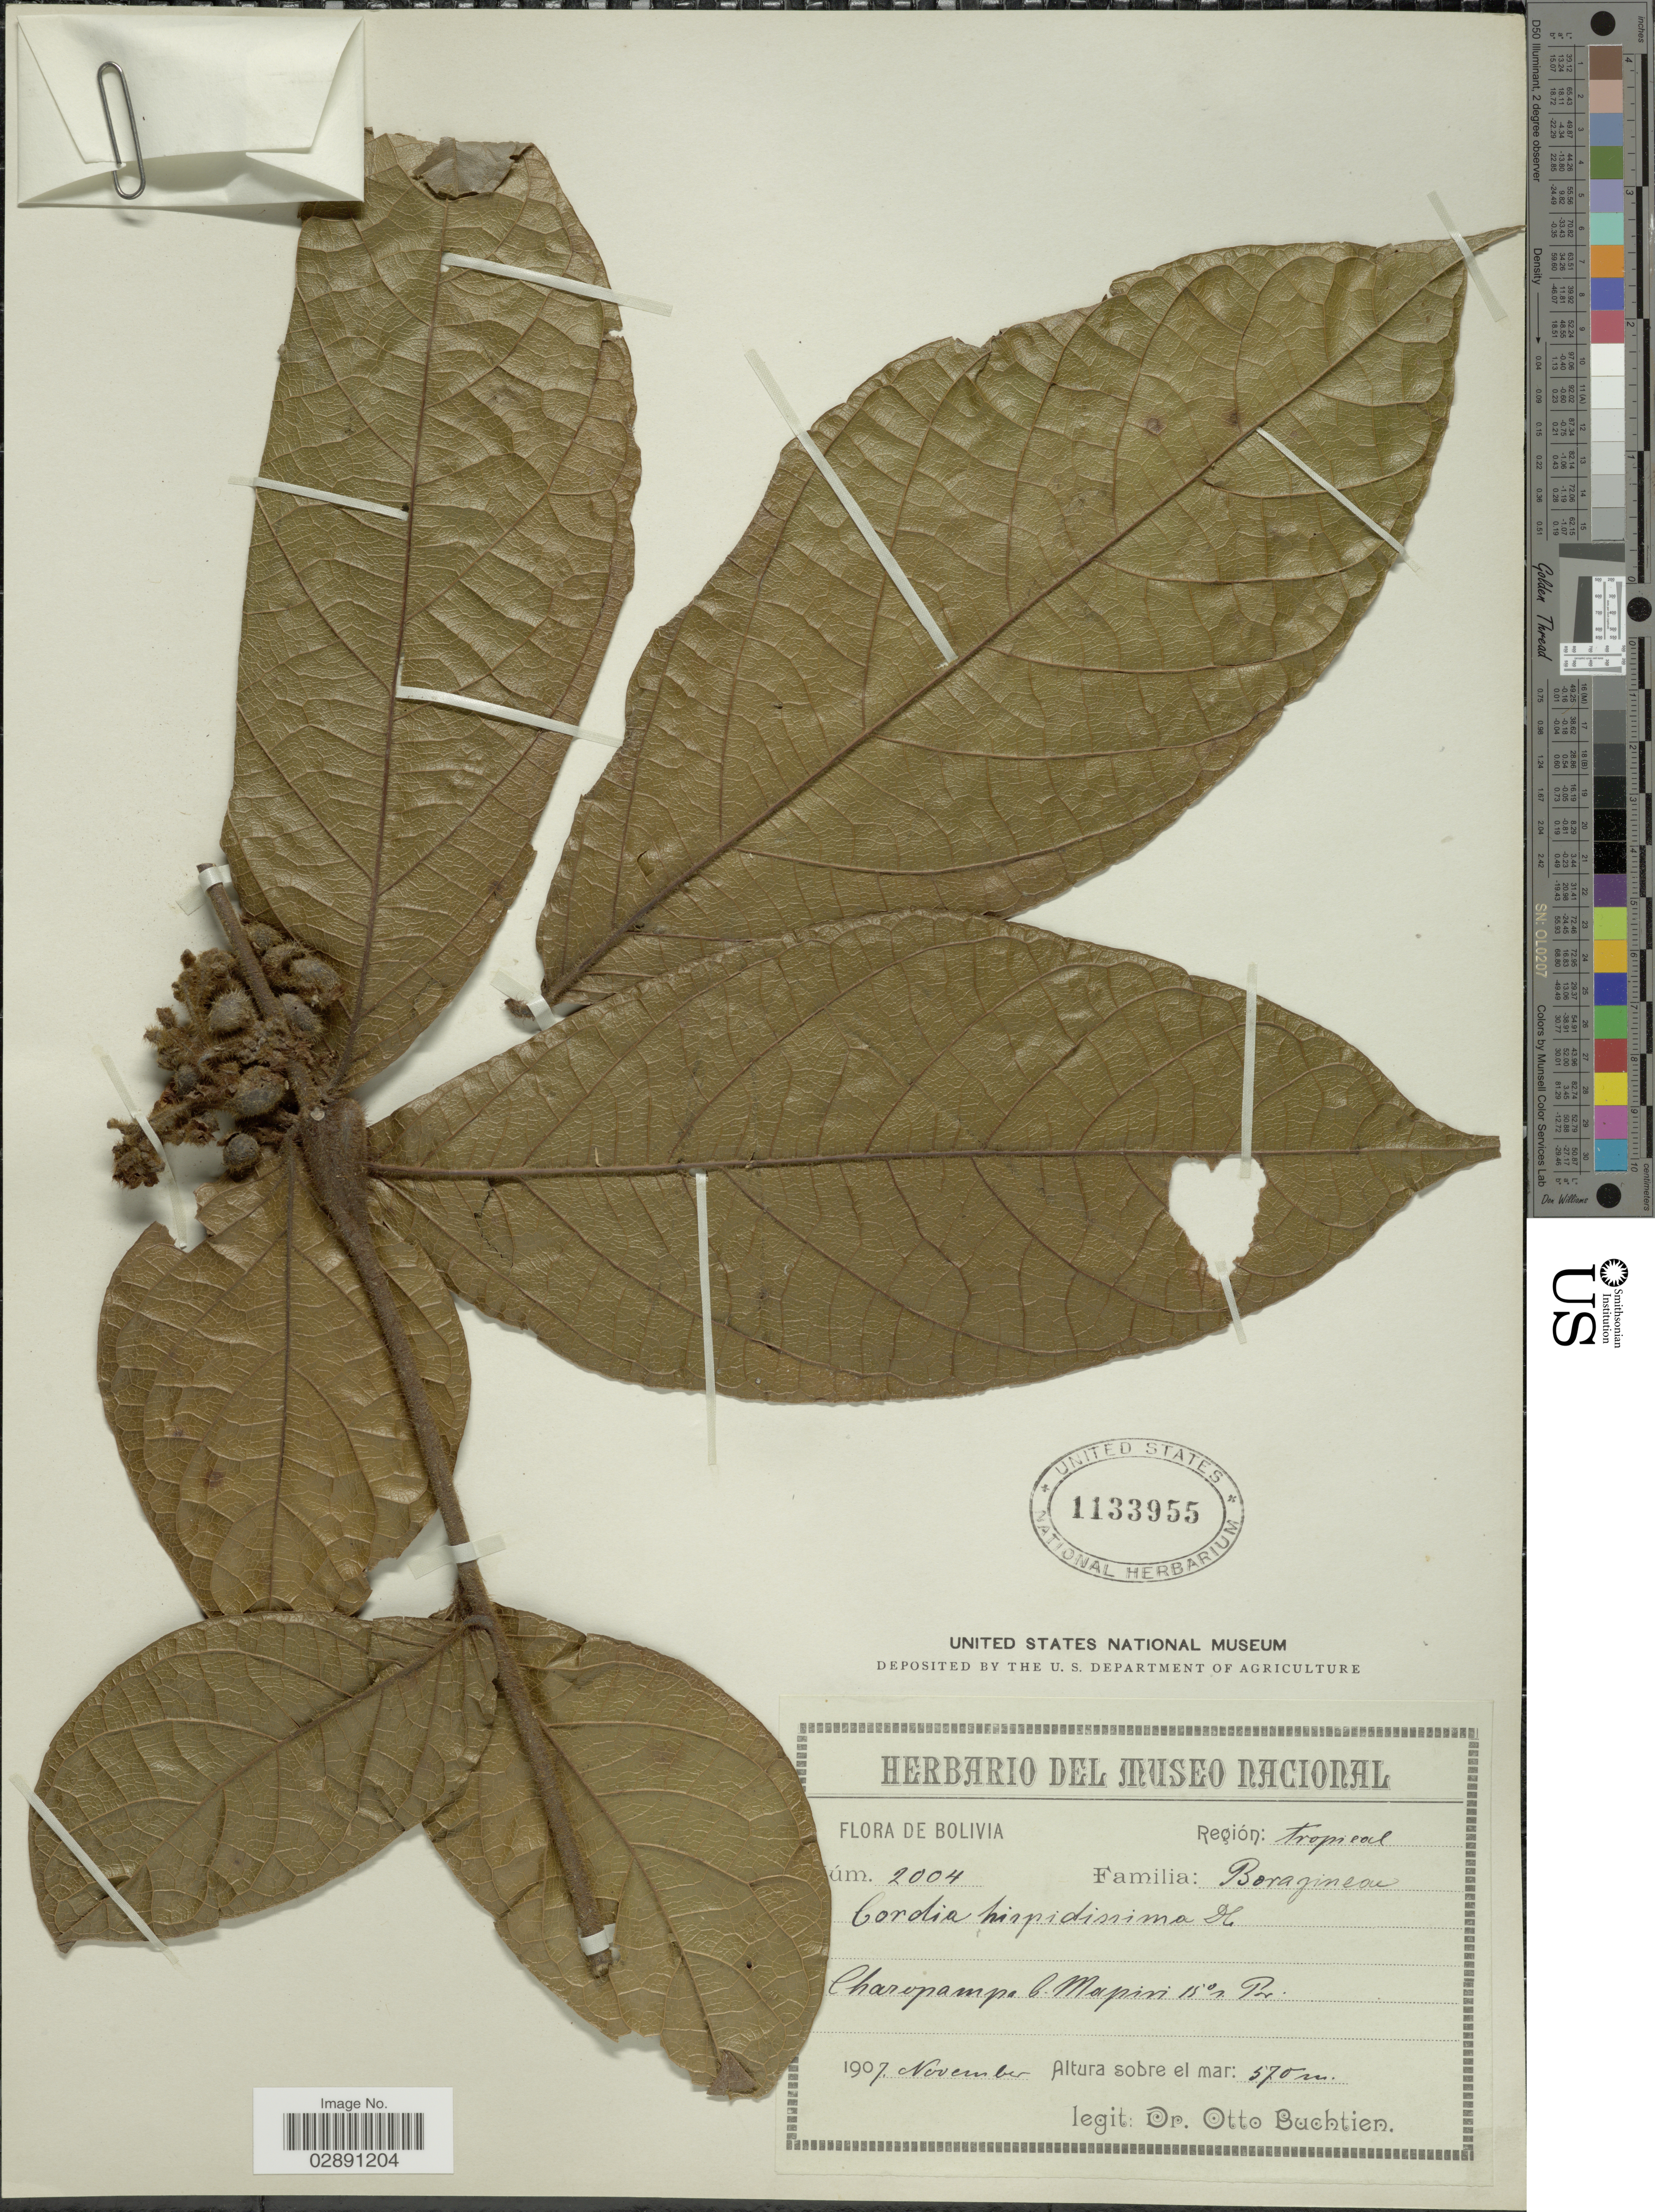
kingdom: Plantae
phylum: Tracheophyta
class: Magnoliopsida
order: Boraginales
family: Cordiaceae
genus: Cordia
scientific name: Cordia nodosa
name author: Lam.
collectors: O. Buchtien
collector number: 2004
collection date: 1907-11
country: Bolivia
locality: Charopampa b. Mapiri 15° s. Br.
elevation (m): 570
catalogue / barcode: US 1133955